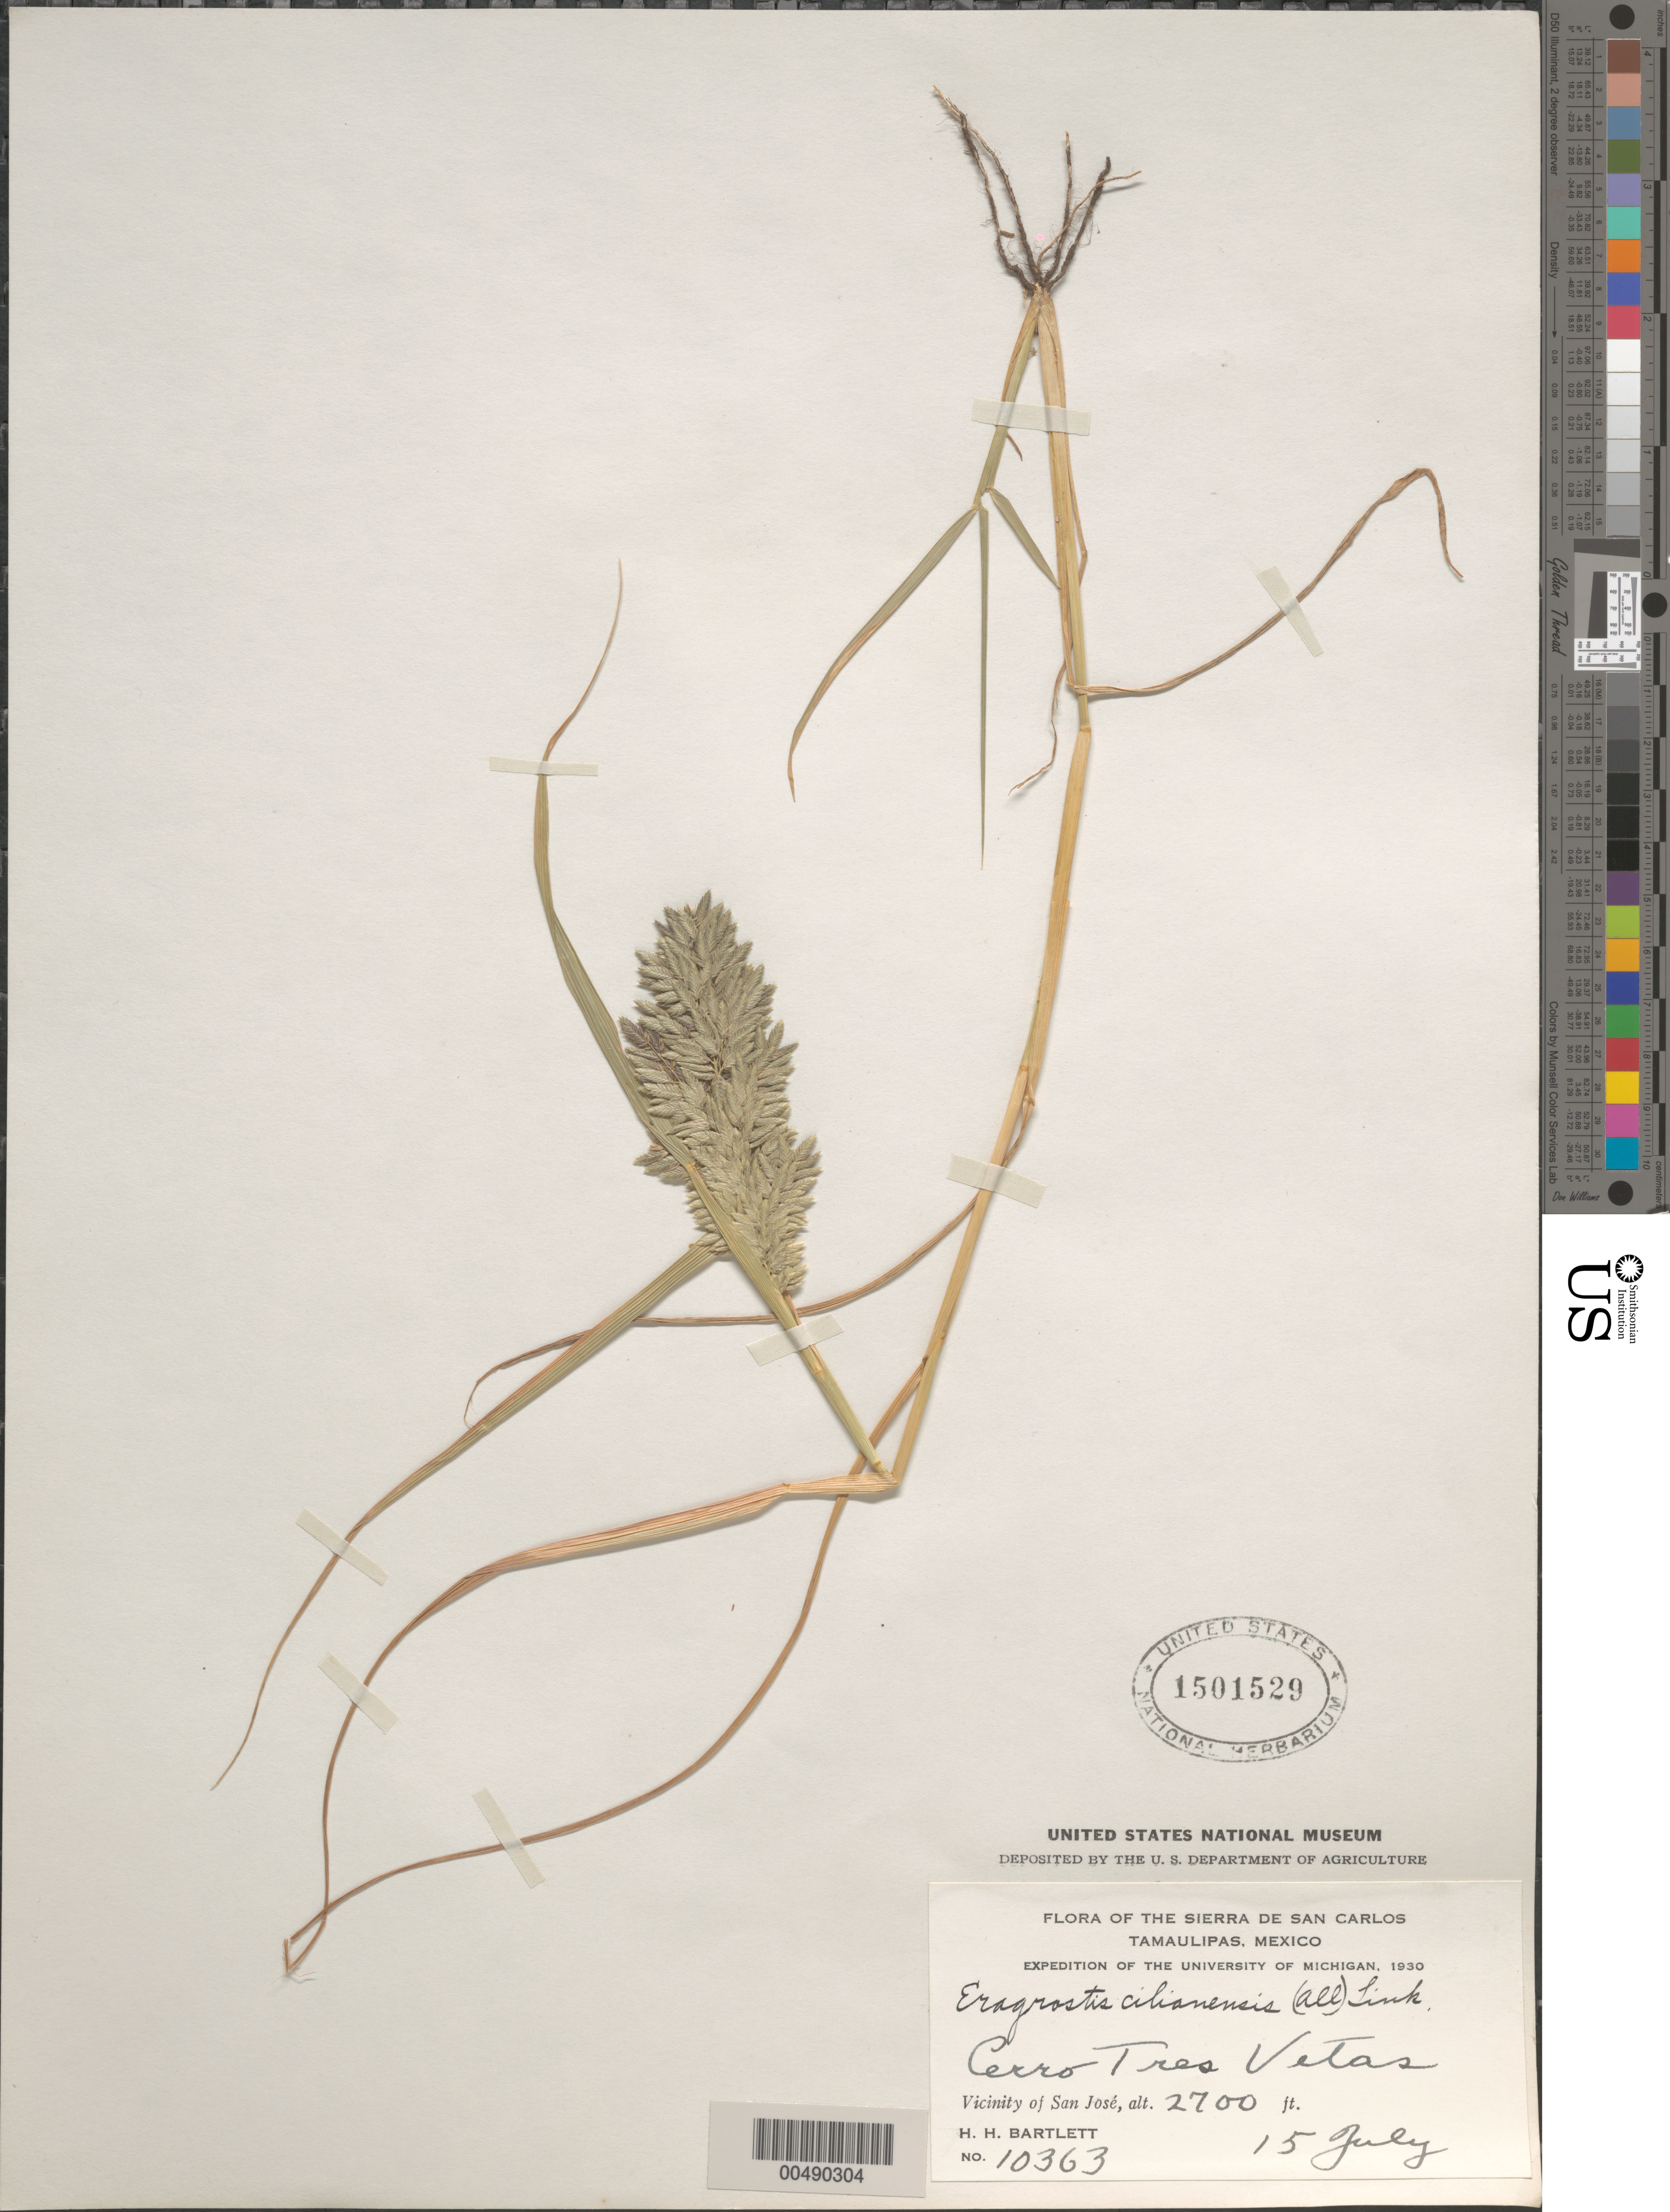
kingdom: Plantae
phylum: Tracheophyta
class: Liliopsida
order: Poales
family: Poaceae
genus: Eragrostis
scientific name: Eragrostis cilianensis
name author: (Bellardi) Vignolo ex Janch.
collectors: H. H. Bartlett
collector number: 10363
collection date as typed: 15 Jul 1930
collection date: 1930-07-15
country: Mexico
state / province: Tamaulipas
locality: Cerro Tres Vetas, vicinity of San José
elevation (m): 823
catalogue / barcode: US 1501529